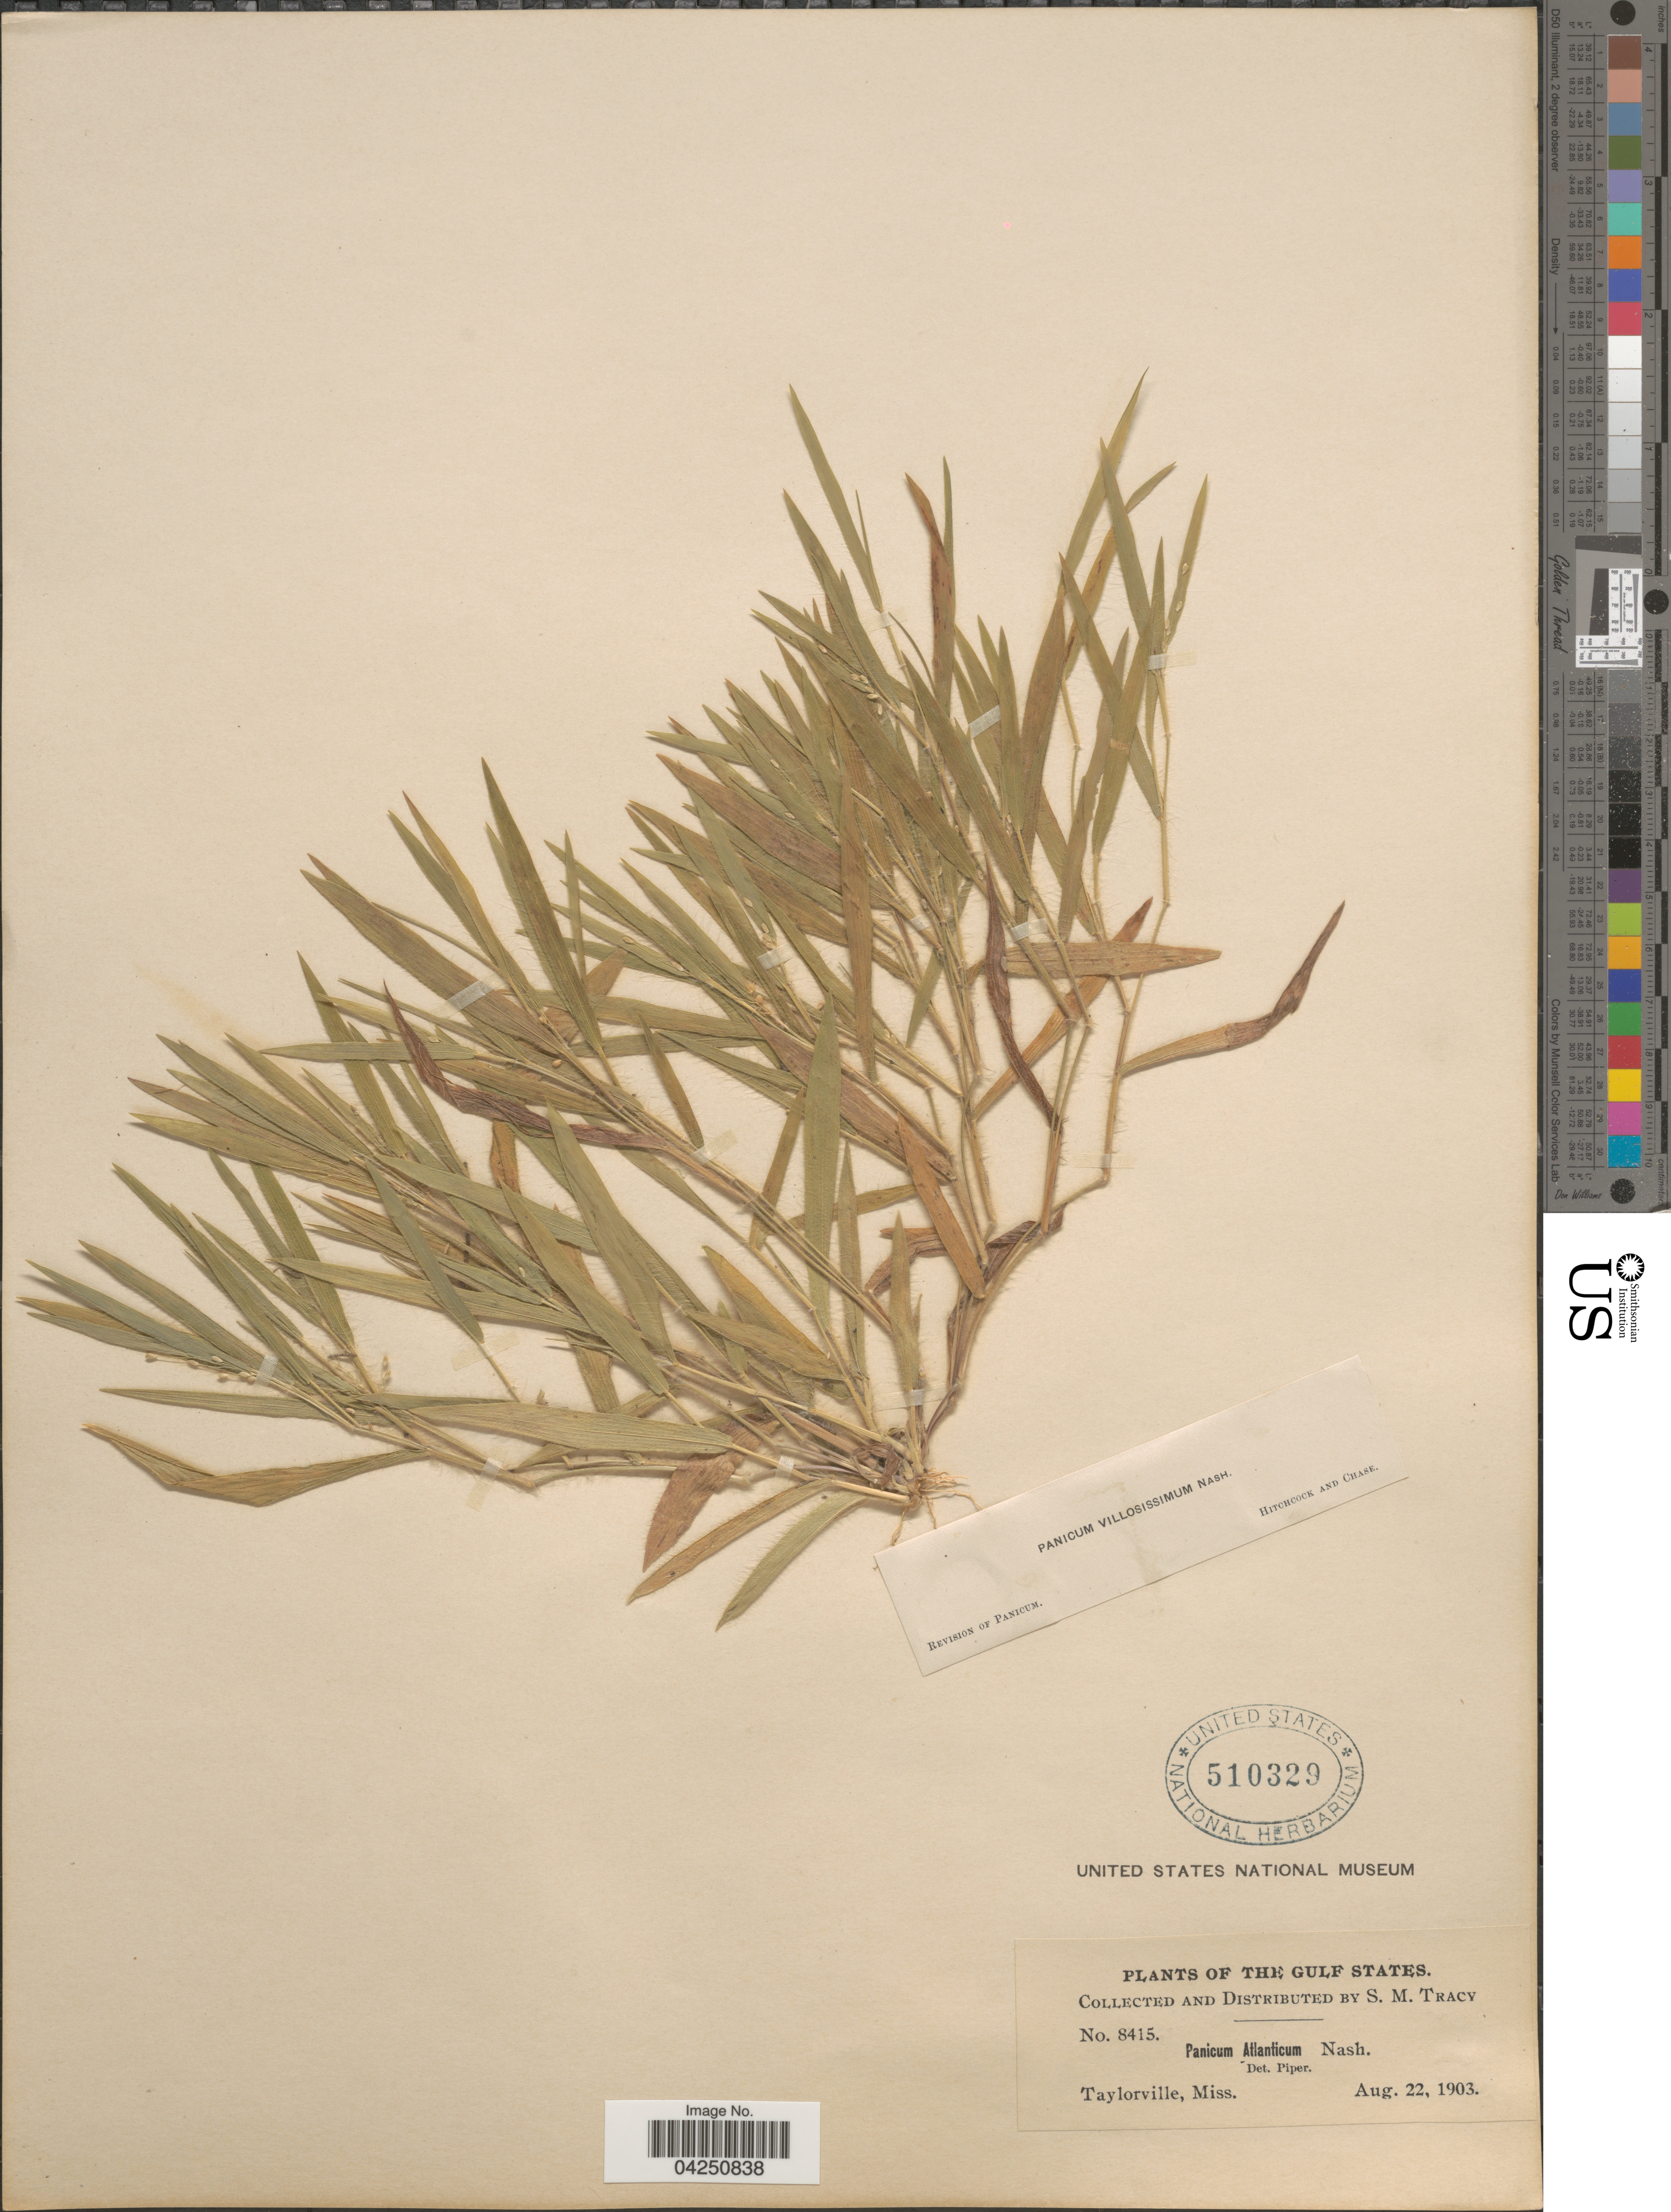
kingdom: Plantae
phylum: Tracheophyta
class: Liliopsida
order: Poales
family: Poaceae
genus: Dichanthelium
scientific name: Dichanthelium acuminatum var. acuminatum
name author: (Sw.) Gould & C.A. Clark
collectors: S. M. Tracy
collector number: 8415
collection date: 1903-08-22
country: United States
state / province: Mississippi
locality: The Gulf States. Taylorville.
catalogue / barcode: US 510329